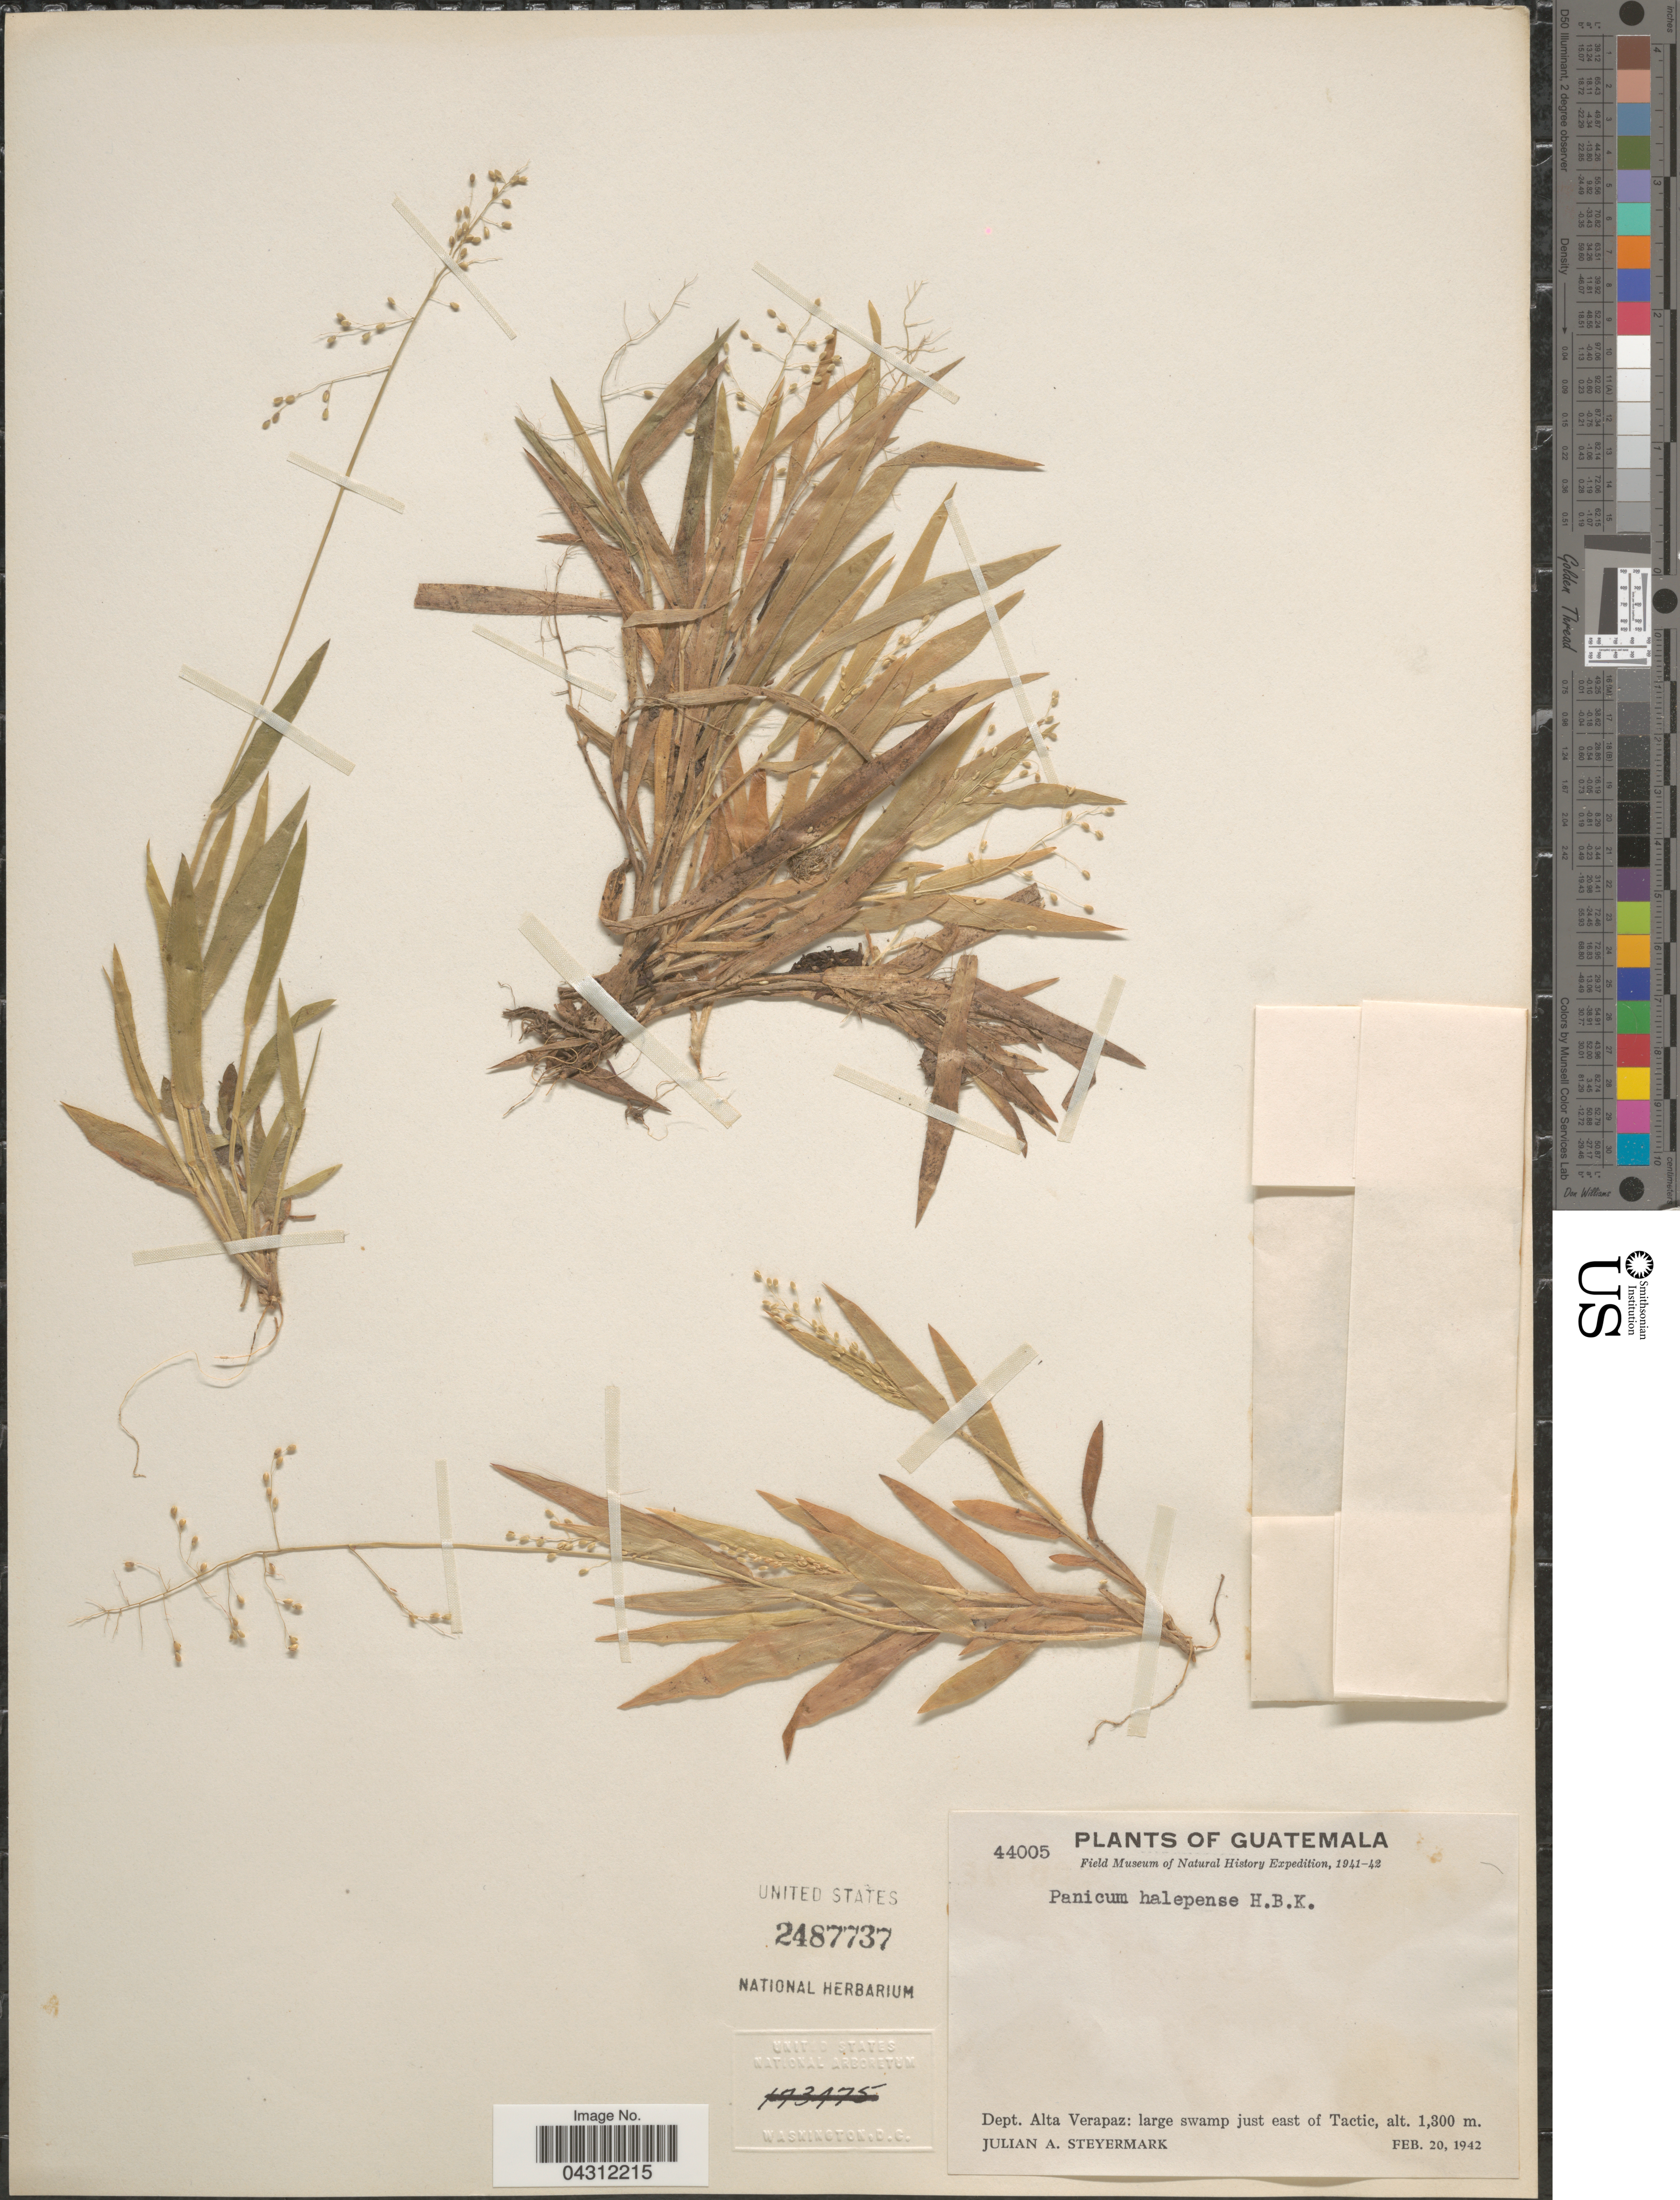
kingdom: Plantae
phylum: Tracheophyta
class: Liliopsida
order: Poales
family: Poaceae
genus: Dichanthelium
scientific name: Dichanthelium dichotomum var. dichotomum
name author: (L.) Gould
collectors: J. Steyermark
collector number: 44005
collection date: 1942-02-20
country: Guatemala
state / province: Alta Verapaz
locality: Field Museum of Natural History Expedition, 1941-42. Dept. Alta Verapaz: large swamp just east of Tactic.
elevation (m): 1300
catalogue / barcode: US 2487737